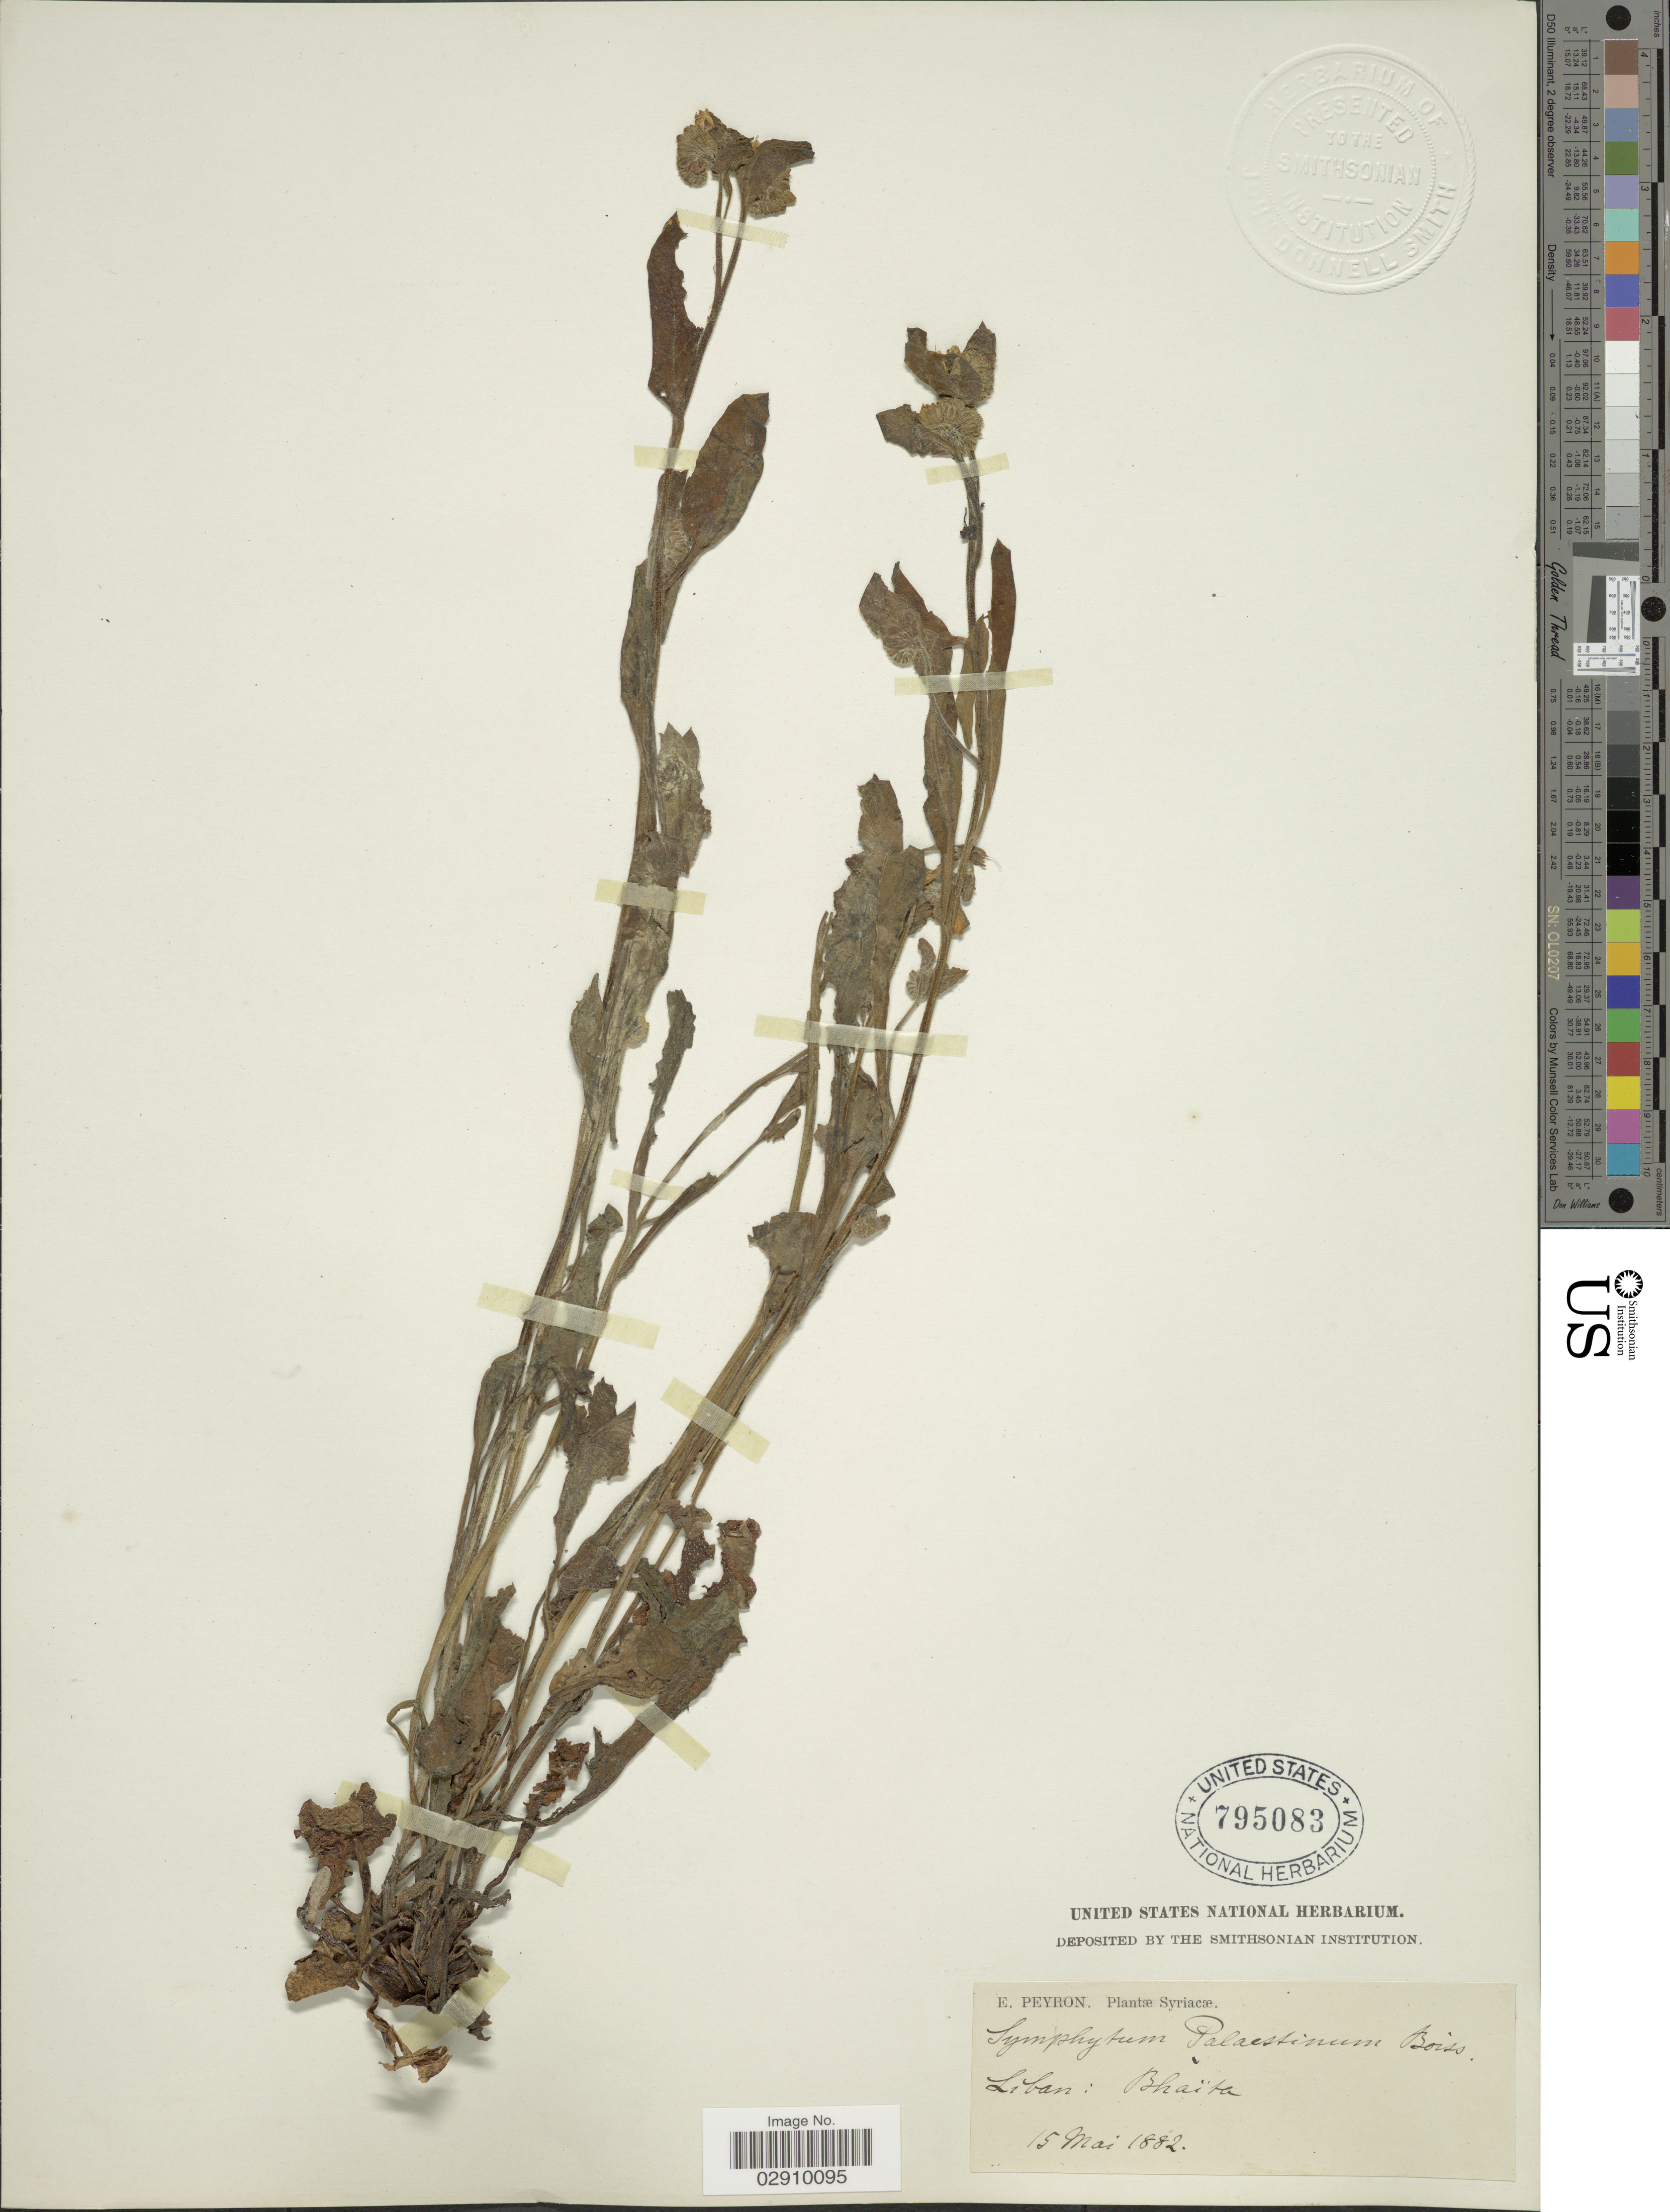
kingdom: Plantae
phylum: Tracheophyta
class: Magnoliopsida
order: Boraginales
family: Boraginaceae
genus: Symphytum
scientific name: Symphytum palestinae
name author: Boiss.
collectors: E. Peyron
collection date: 1882-05-15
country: Lebanon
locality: Liban: Bhaïta, Syriacæ.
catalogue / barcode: US 795083